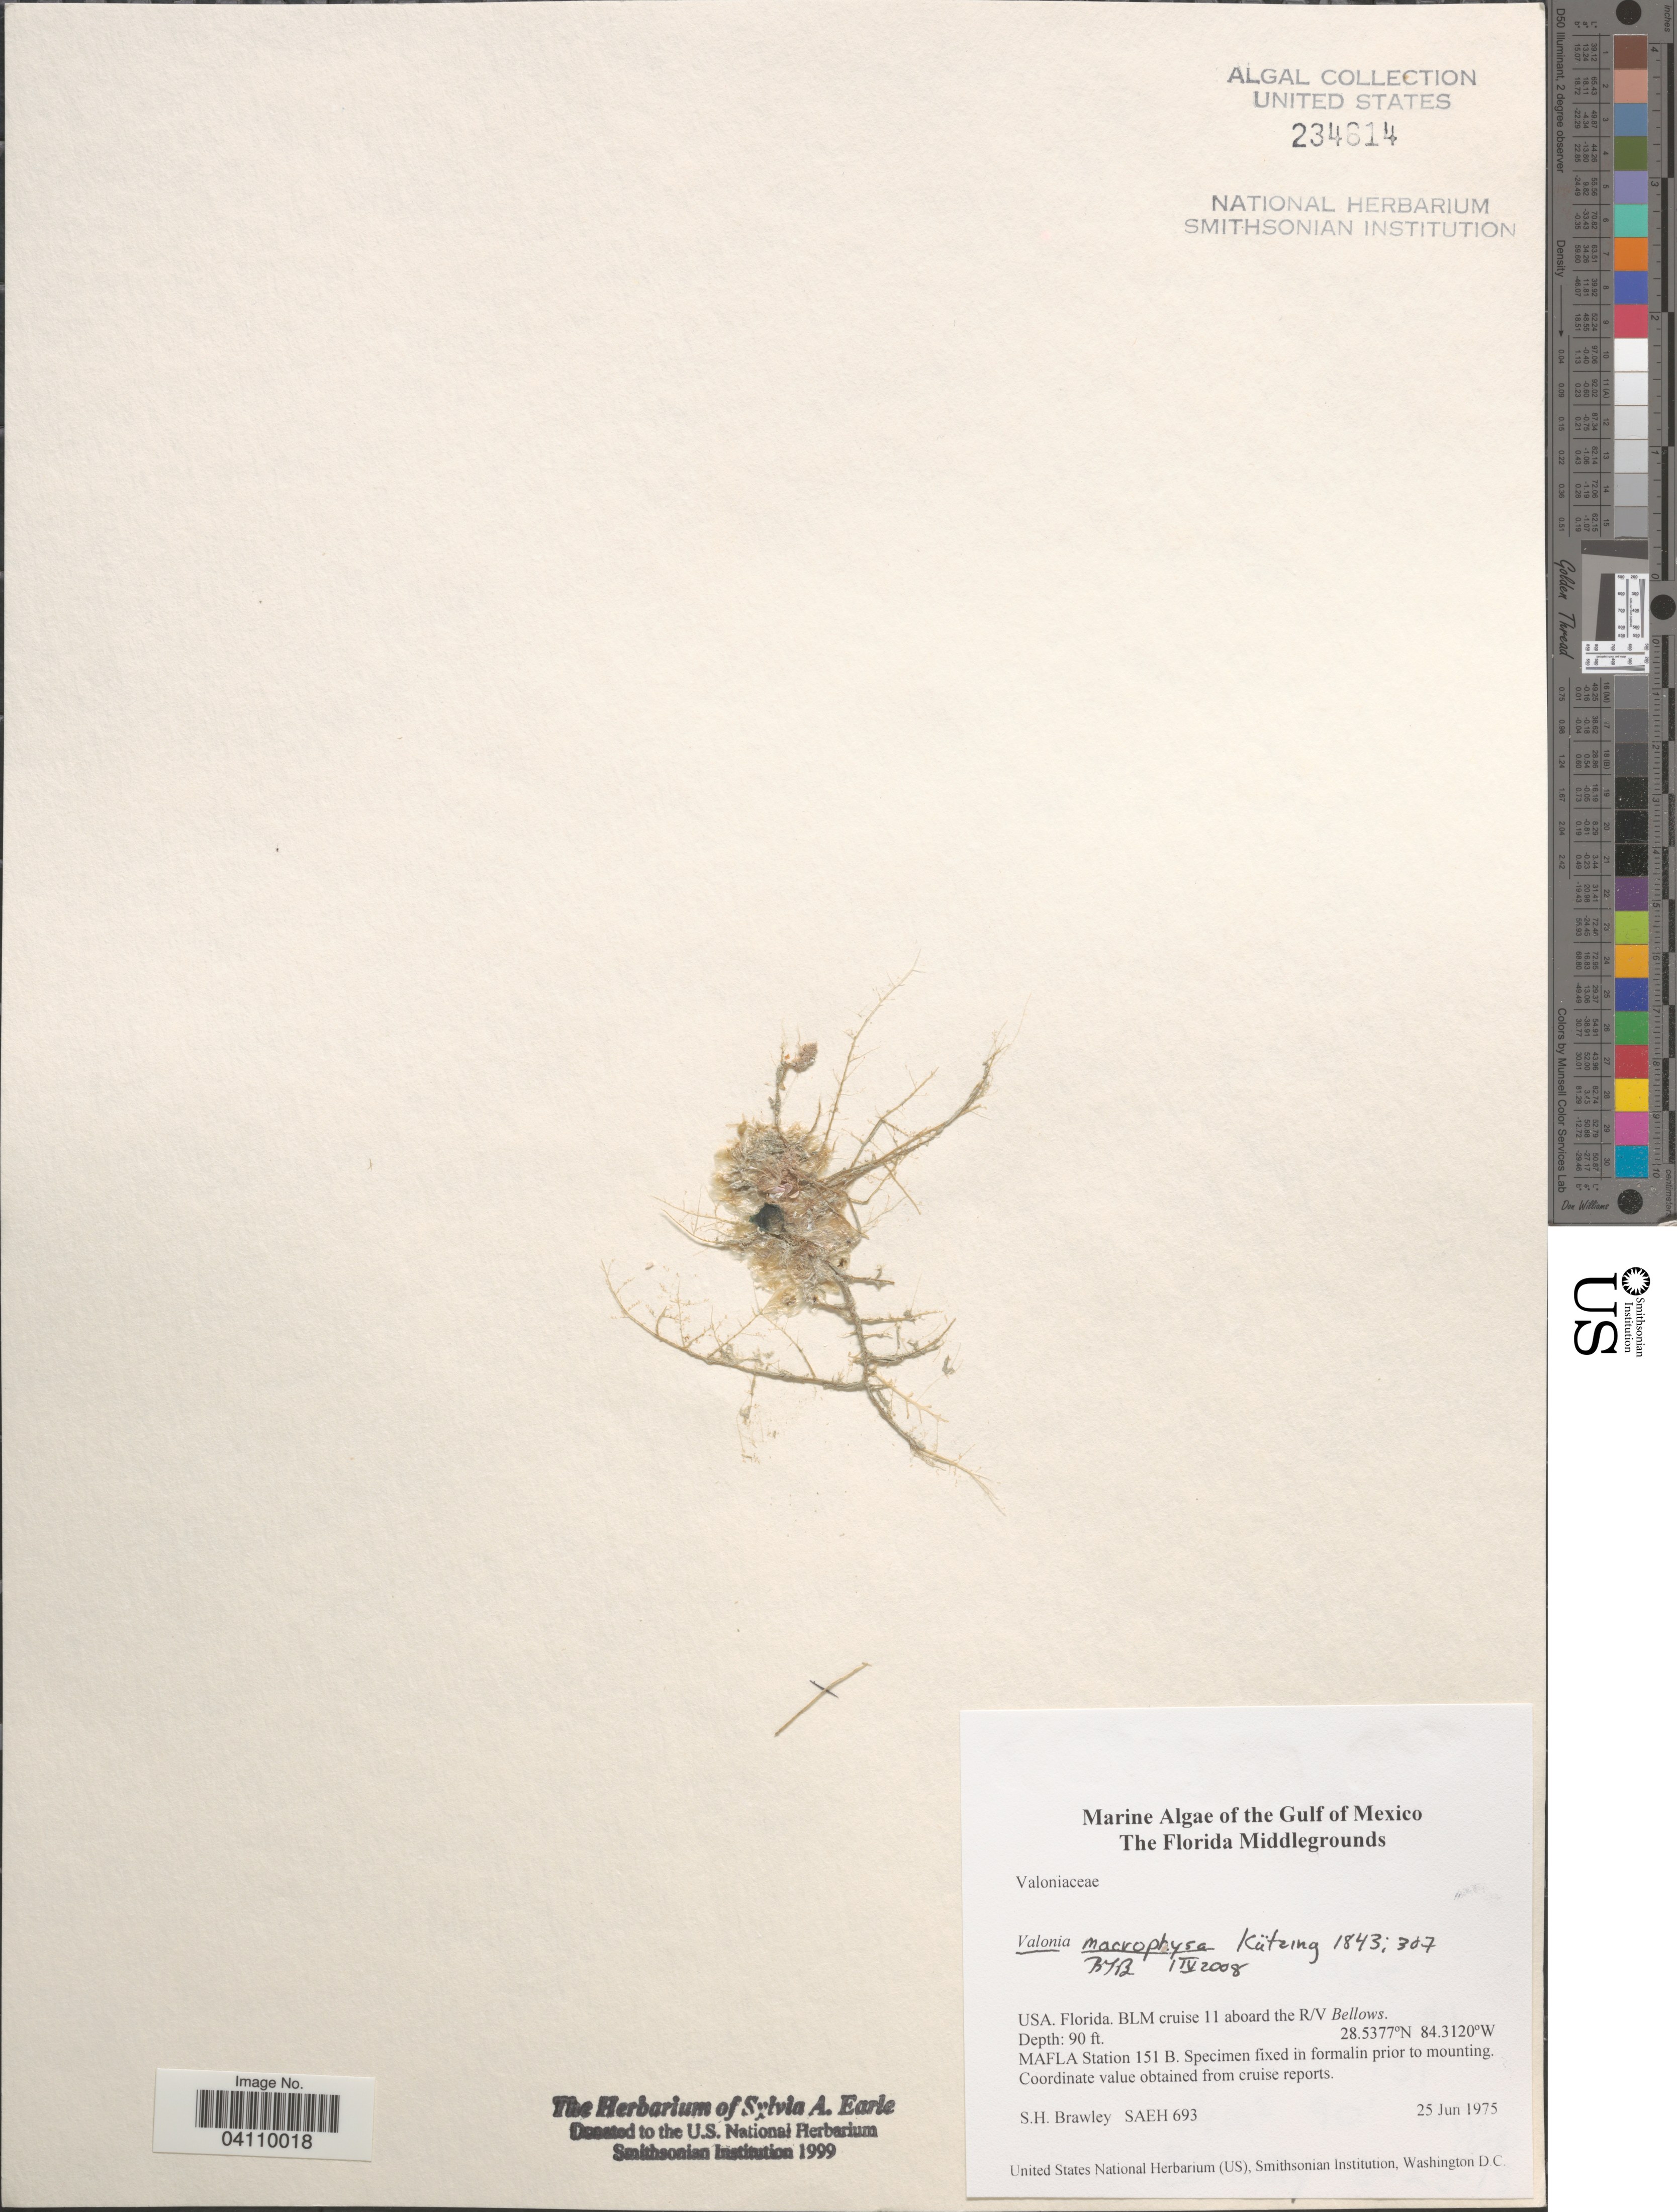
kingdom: Plantae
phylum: Chlorophyta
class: Ulvophyceae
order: Siphonocladales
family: Valoniaceae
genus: Valonia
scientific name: Valonia macrophysa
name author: Kütz.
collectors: S. Brawley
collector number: SAEH 693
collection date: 1975-06-25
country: United States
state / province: Florida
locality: The Gulf of Mexico. The Florida Middlegrounds. BLM cruise 11 aboard the R/V Bellows. MAFLA Station 151 B.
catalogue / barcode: US 234614